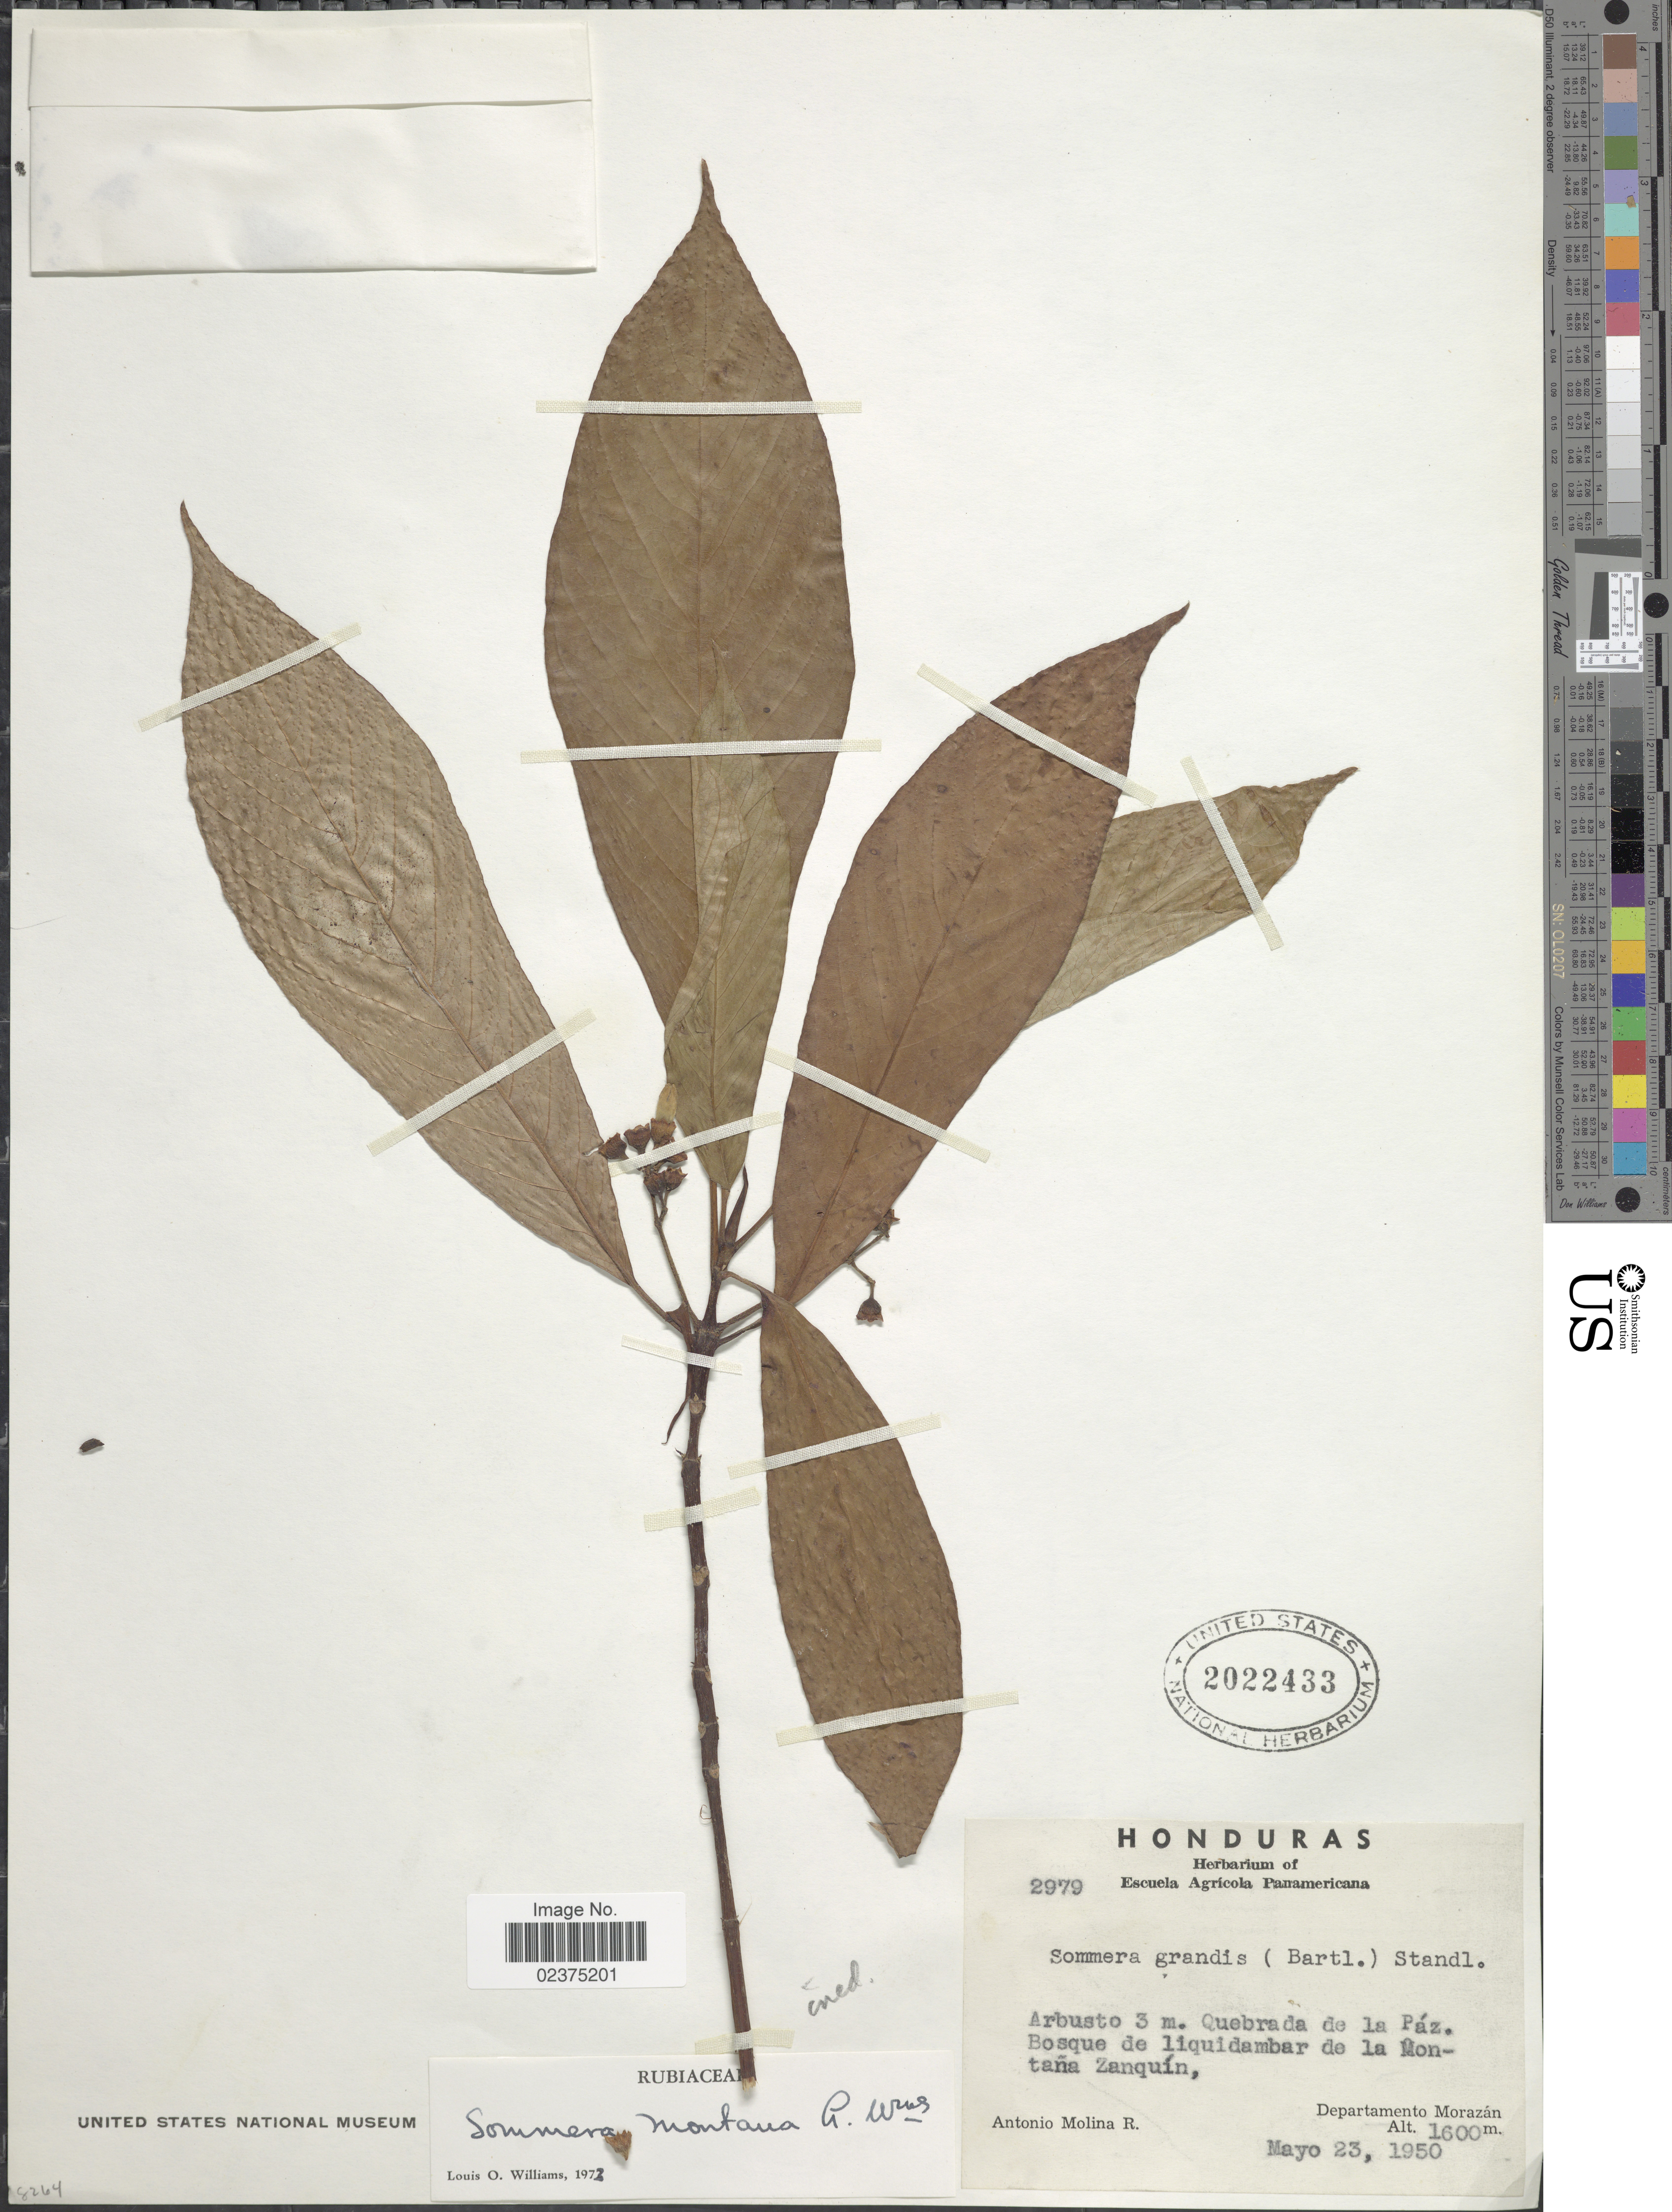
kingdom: Plantae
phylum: Tracheophyta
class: Magnoliopsida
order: Gentianales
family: Rubiaceae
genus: Sommera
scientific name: Sommera montana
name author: L.O. Williams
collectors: A. Molina R.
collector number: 2979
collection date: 1950-05-23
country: Honduras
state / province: Fco. Morazán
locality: Quebrada de la Páz. Bosque de liquidamar de la Montaña Zanquin, Departamento Morazán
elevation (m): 1600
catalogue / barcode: US 2022433